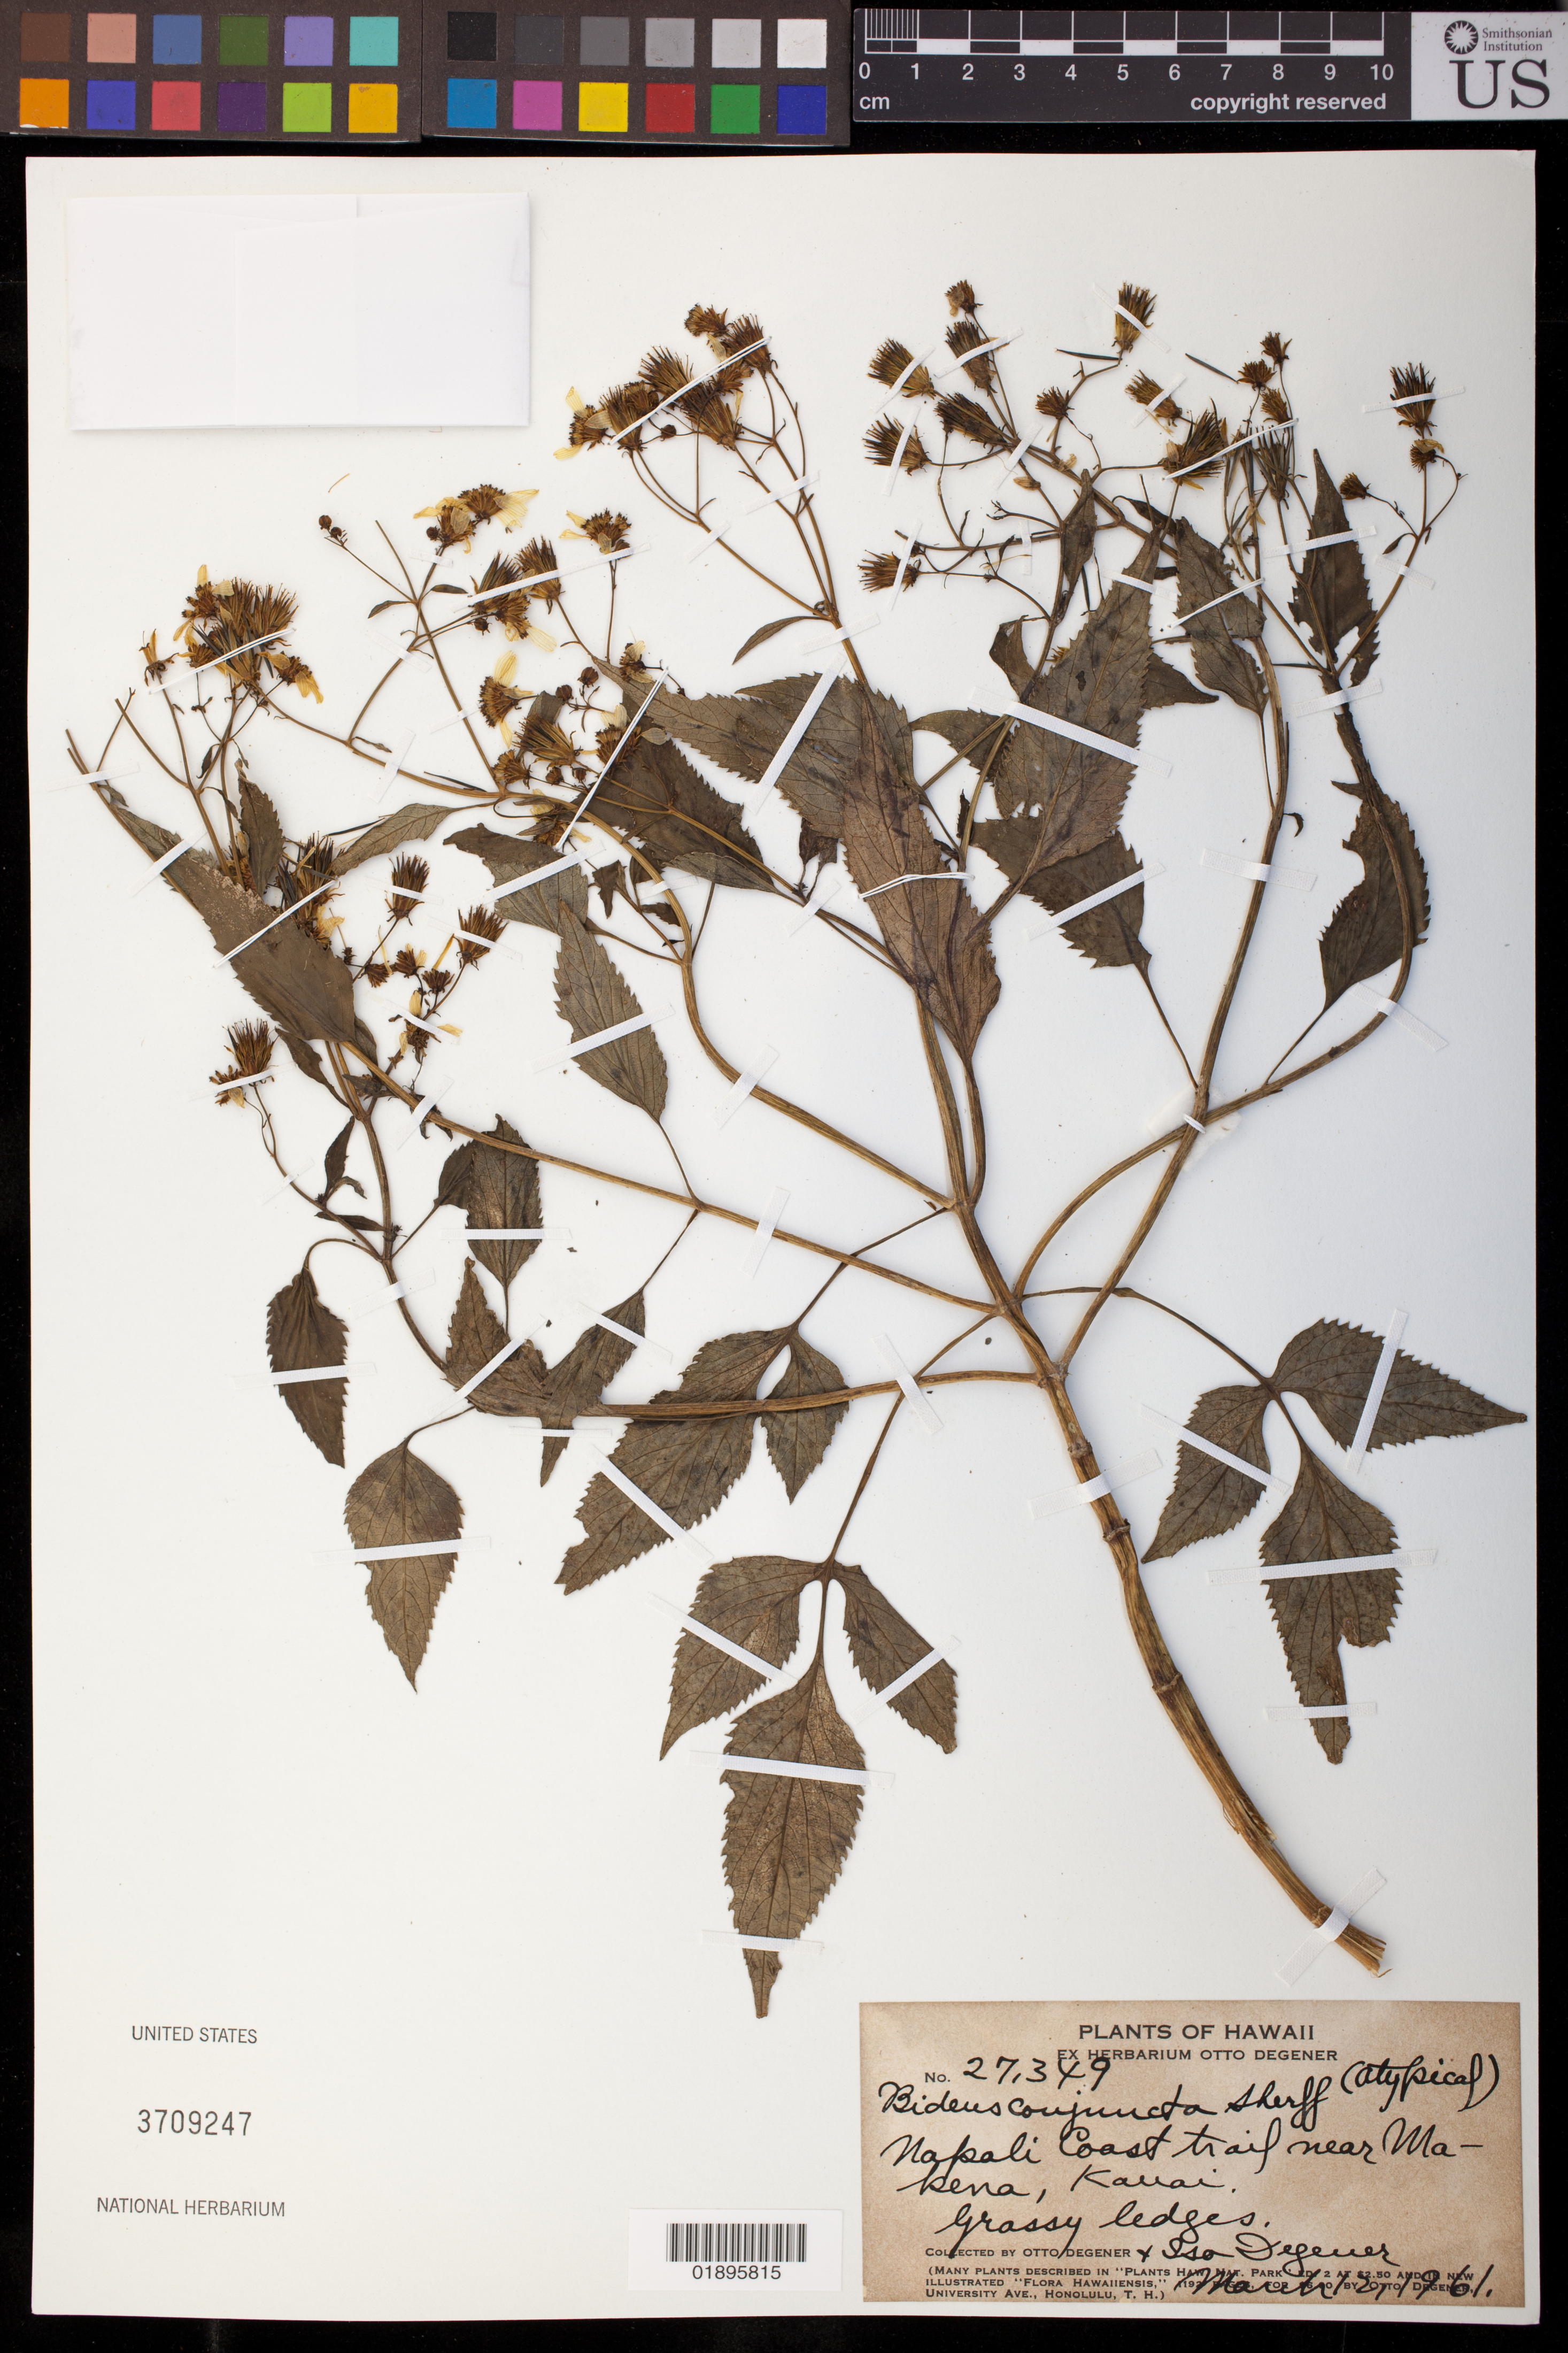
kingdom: Plantae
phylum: Tracheophyta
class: Magnoliopsida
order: Asterales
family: Asteraceae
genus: Bidens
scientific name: Bidens conjuncta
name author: Sherff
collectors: O. Degener & I. Degener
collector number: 27349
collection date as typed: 12 Mar 1961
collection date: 1961-03-12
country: United States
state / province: Hawaii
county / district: Kauai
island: Kaua'i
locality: Napali Coast trail near Makena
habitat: Grassy ledges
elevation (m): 91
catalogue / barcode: US 3709247